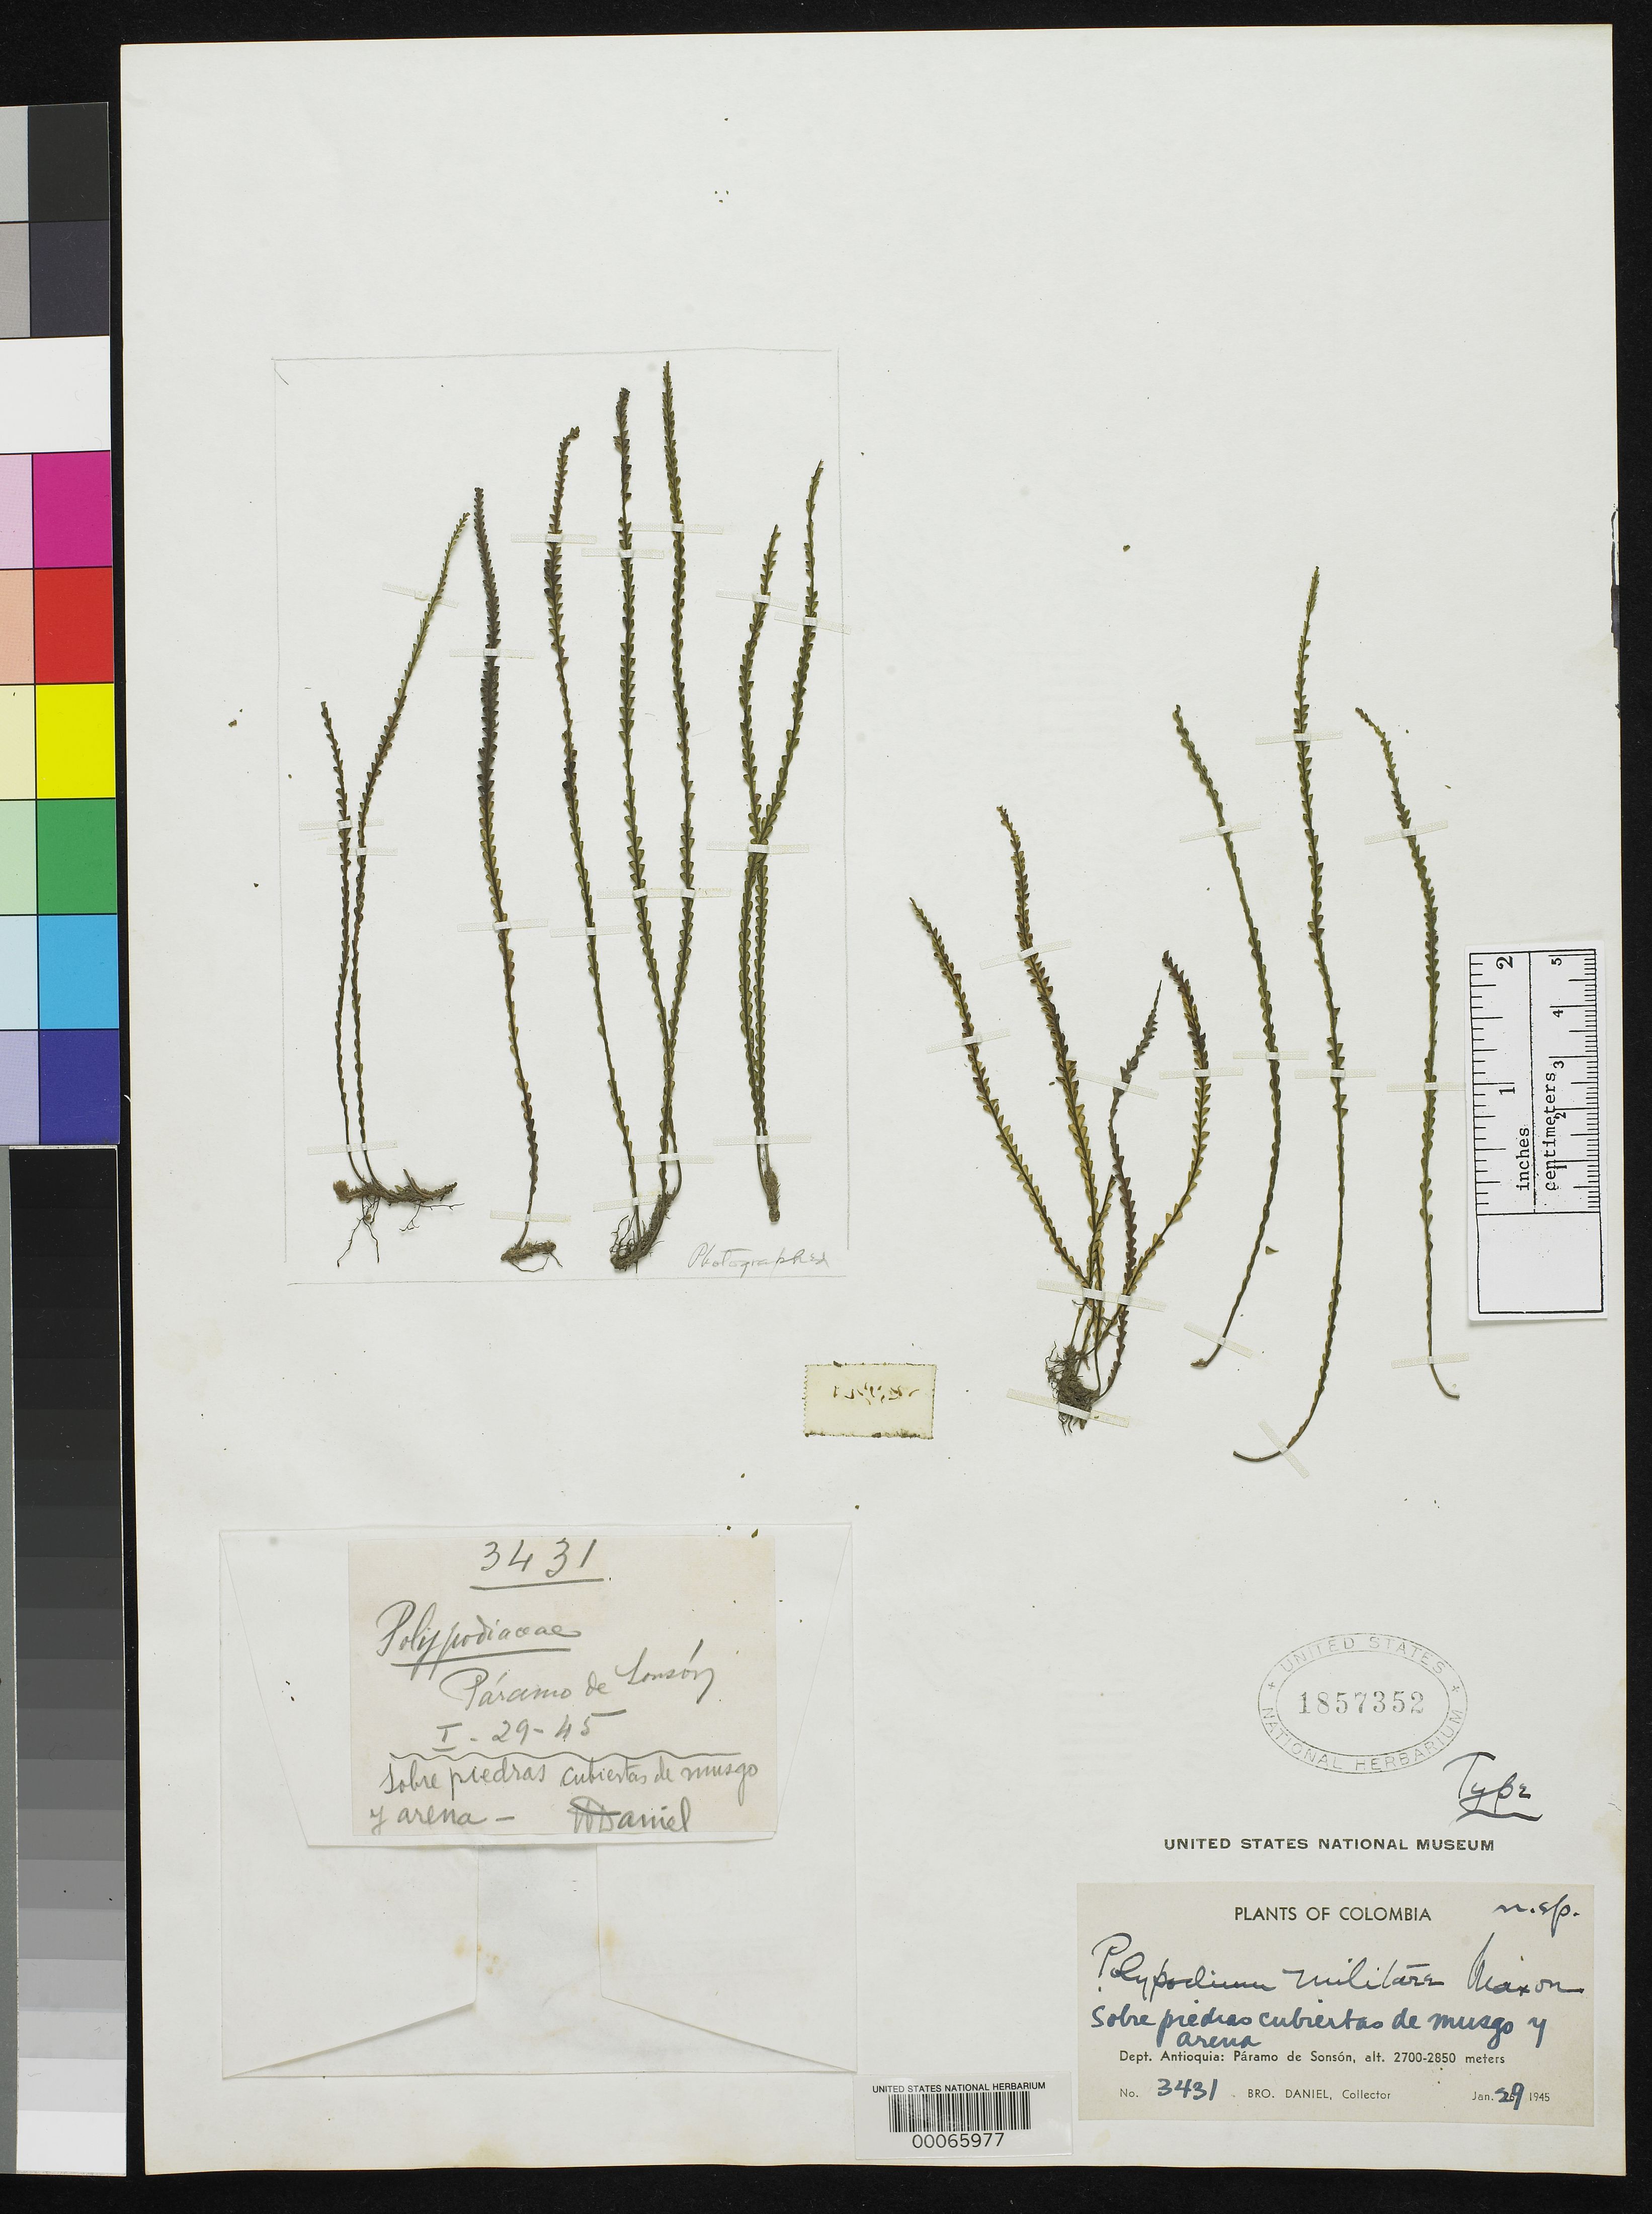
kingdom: Plantae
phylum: Tracheophyta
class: Polypodiopsida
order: Polypodiales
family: Polypodiaceae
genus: Polypodium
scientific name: Polypodium militare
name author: Maxon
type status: Holotype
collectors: Bro. Daniel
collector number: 3431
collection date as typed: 29 Jan 1945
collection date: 1945-01-29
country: Colombia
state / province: Antioquia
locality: Paramo de Sonson.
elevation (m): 2700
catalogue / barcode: US 1857352